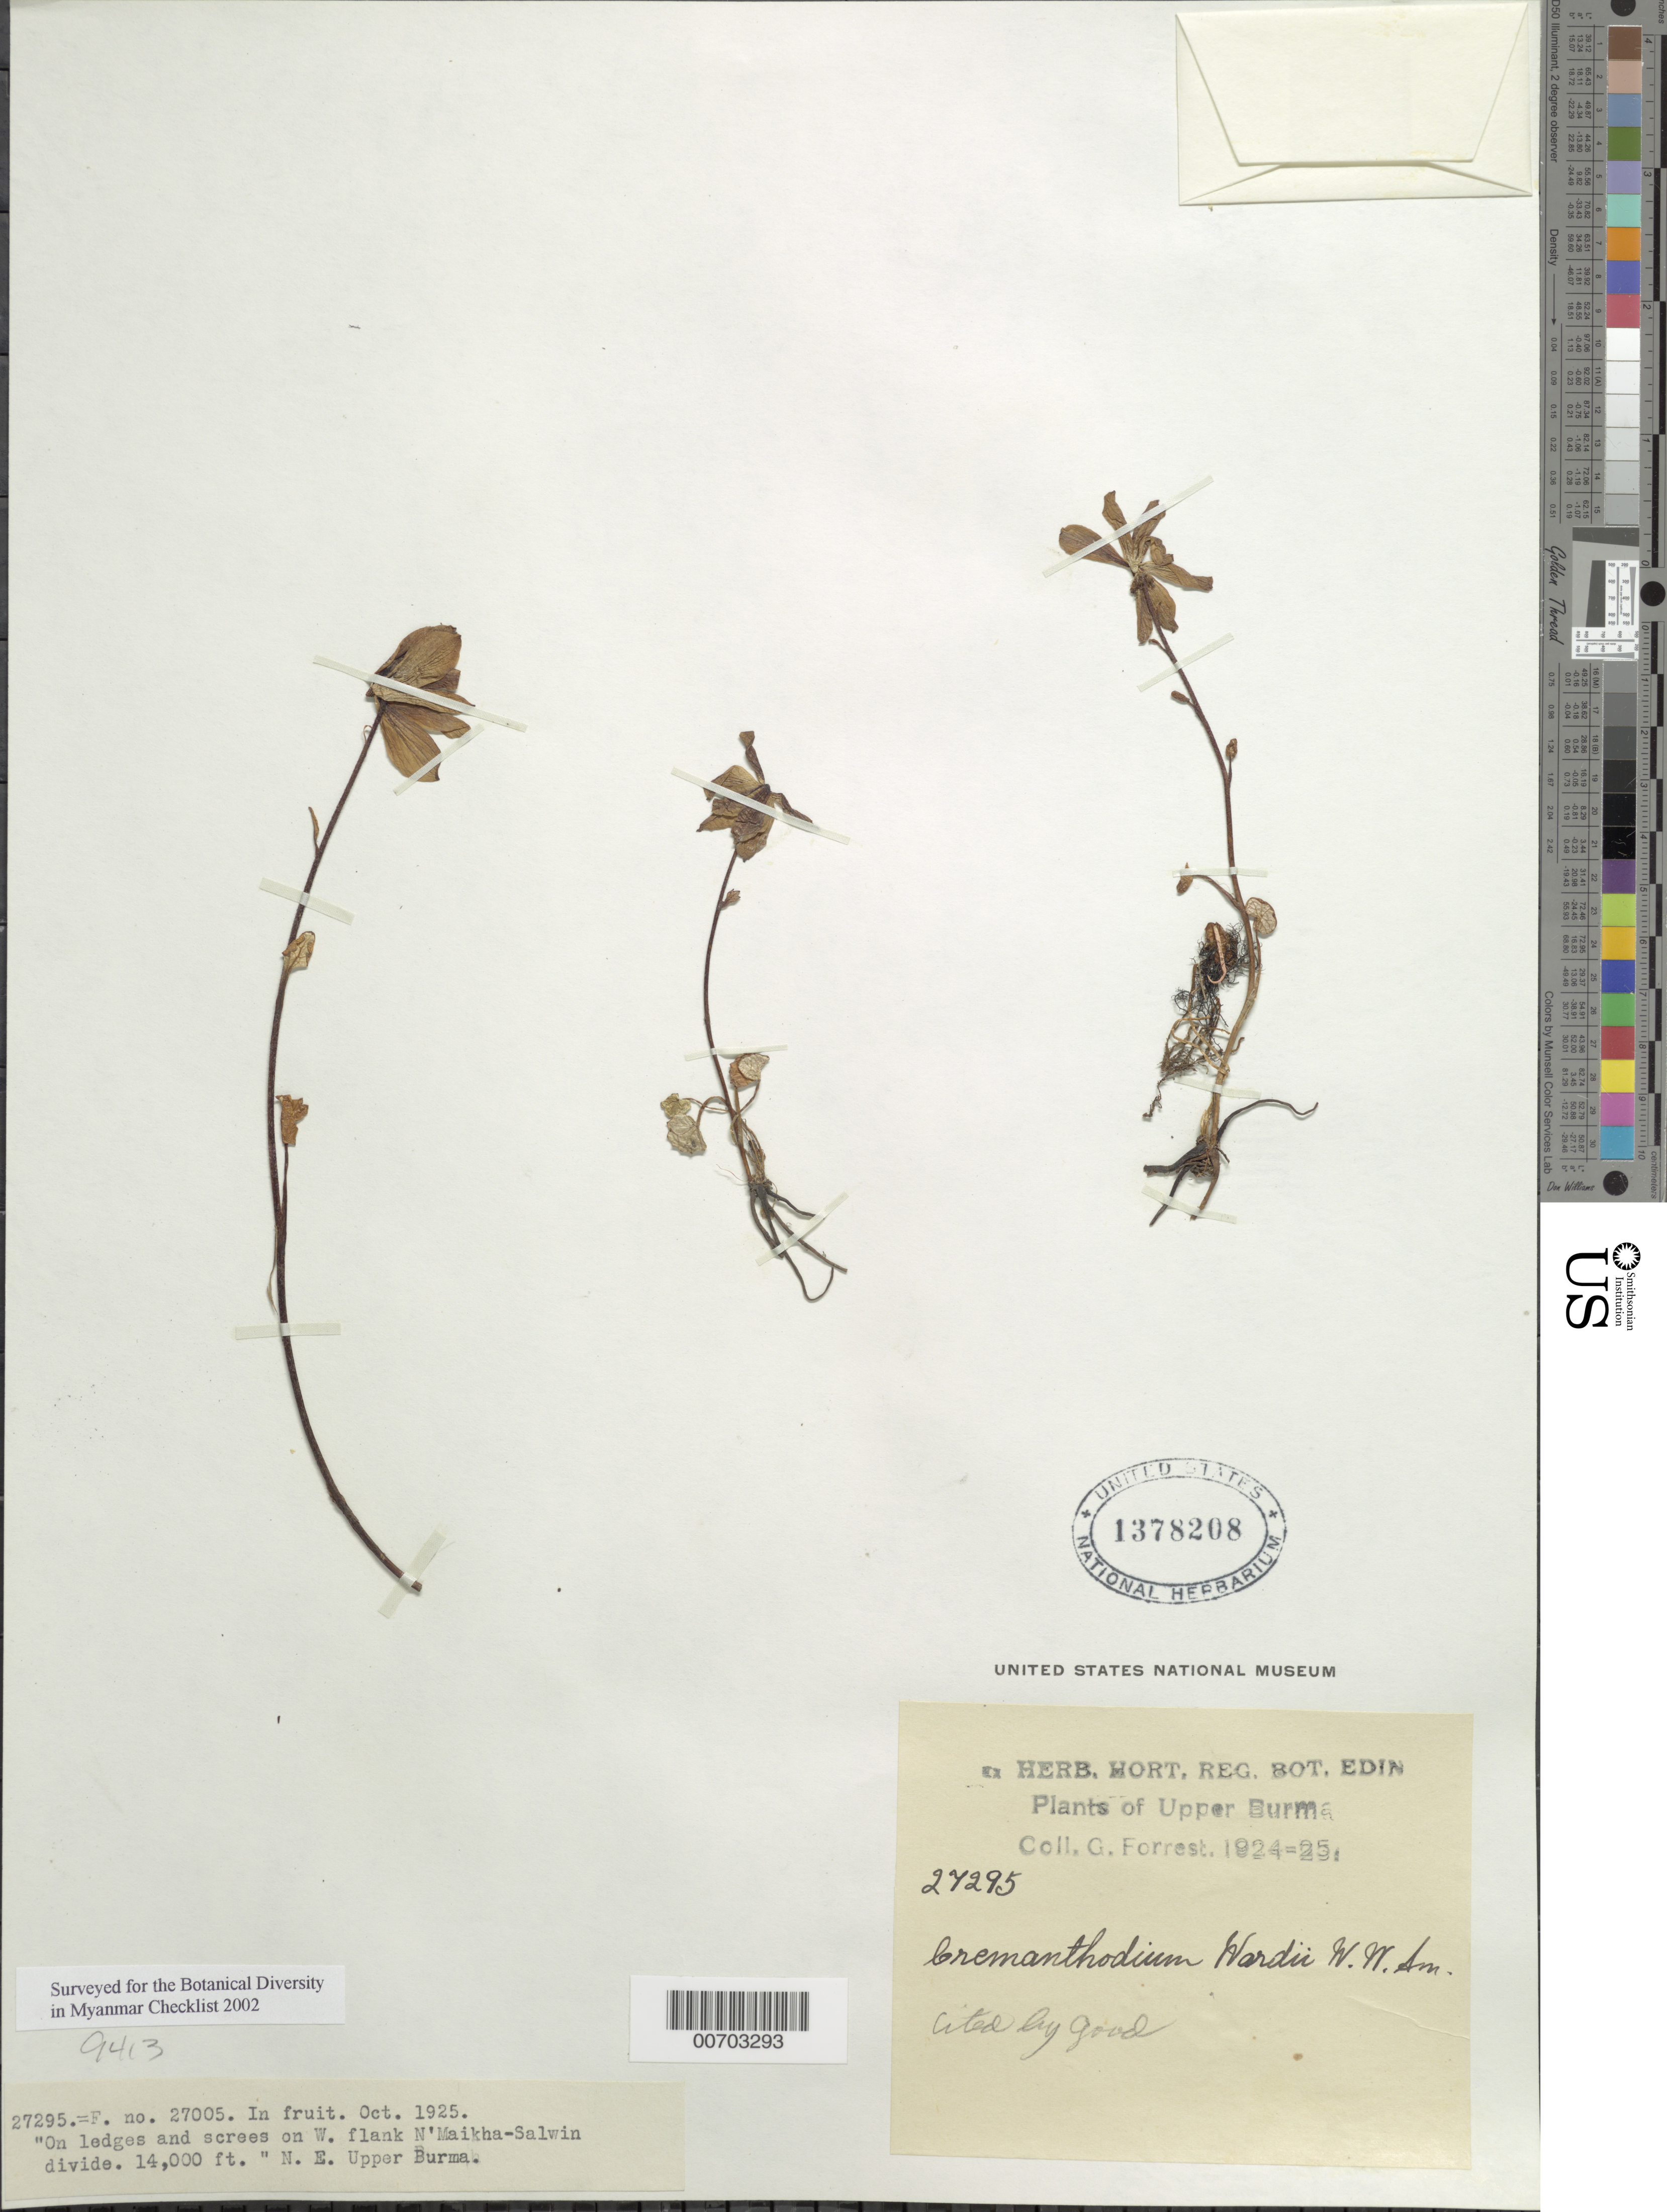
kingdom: Plantae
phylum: Tracheophyta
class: Magnoliopsida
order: Asterales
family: Asteraceae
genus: Cremanthodium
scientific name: Cremanthodium wardii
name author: W.W. Sm.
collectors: G. Forrest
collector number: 27295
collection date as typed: Oct 1925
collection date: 1925-10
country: Myanmar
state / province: Kachin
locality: N'Maikha-Salwin Divide, W flank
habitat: Ledges and screes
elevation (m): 4267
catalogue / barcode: US 1378208